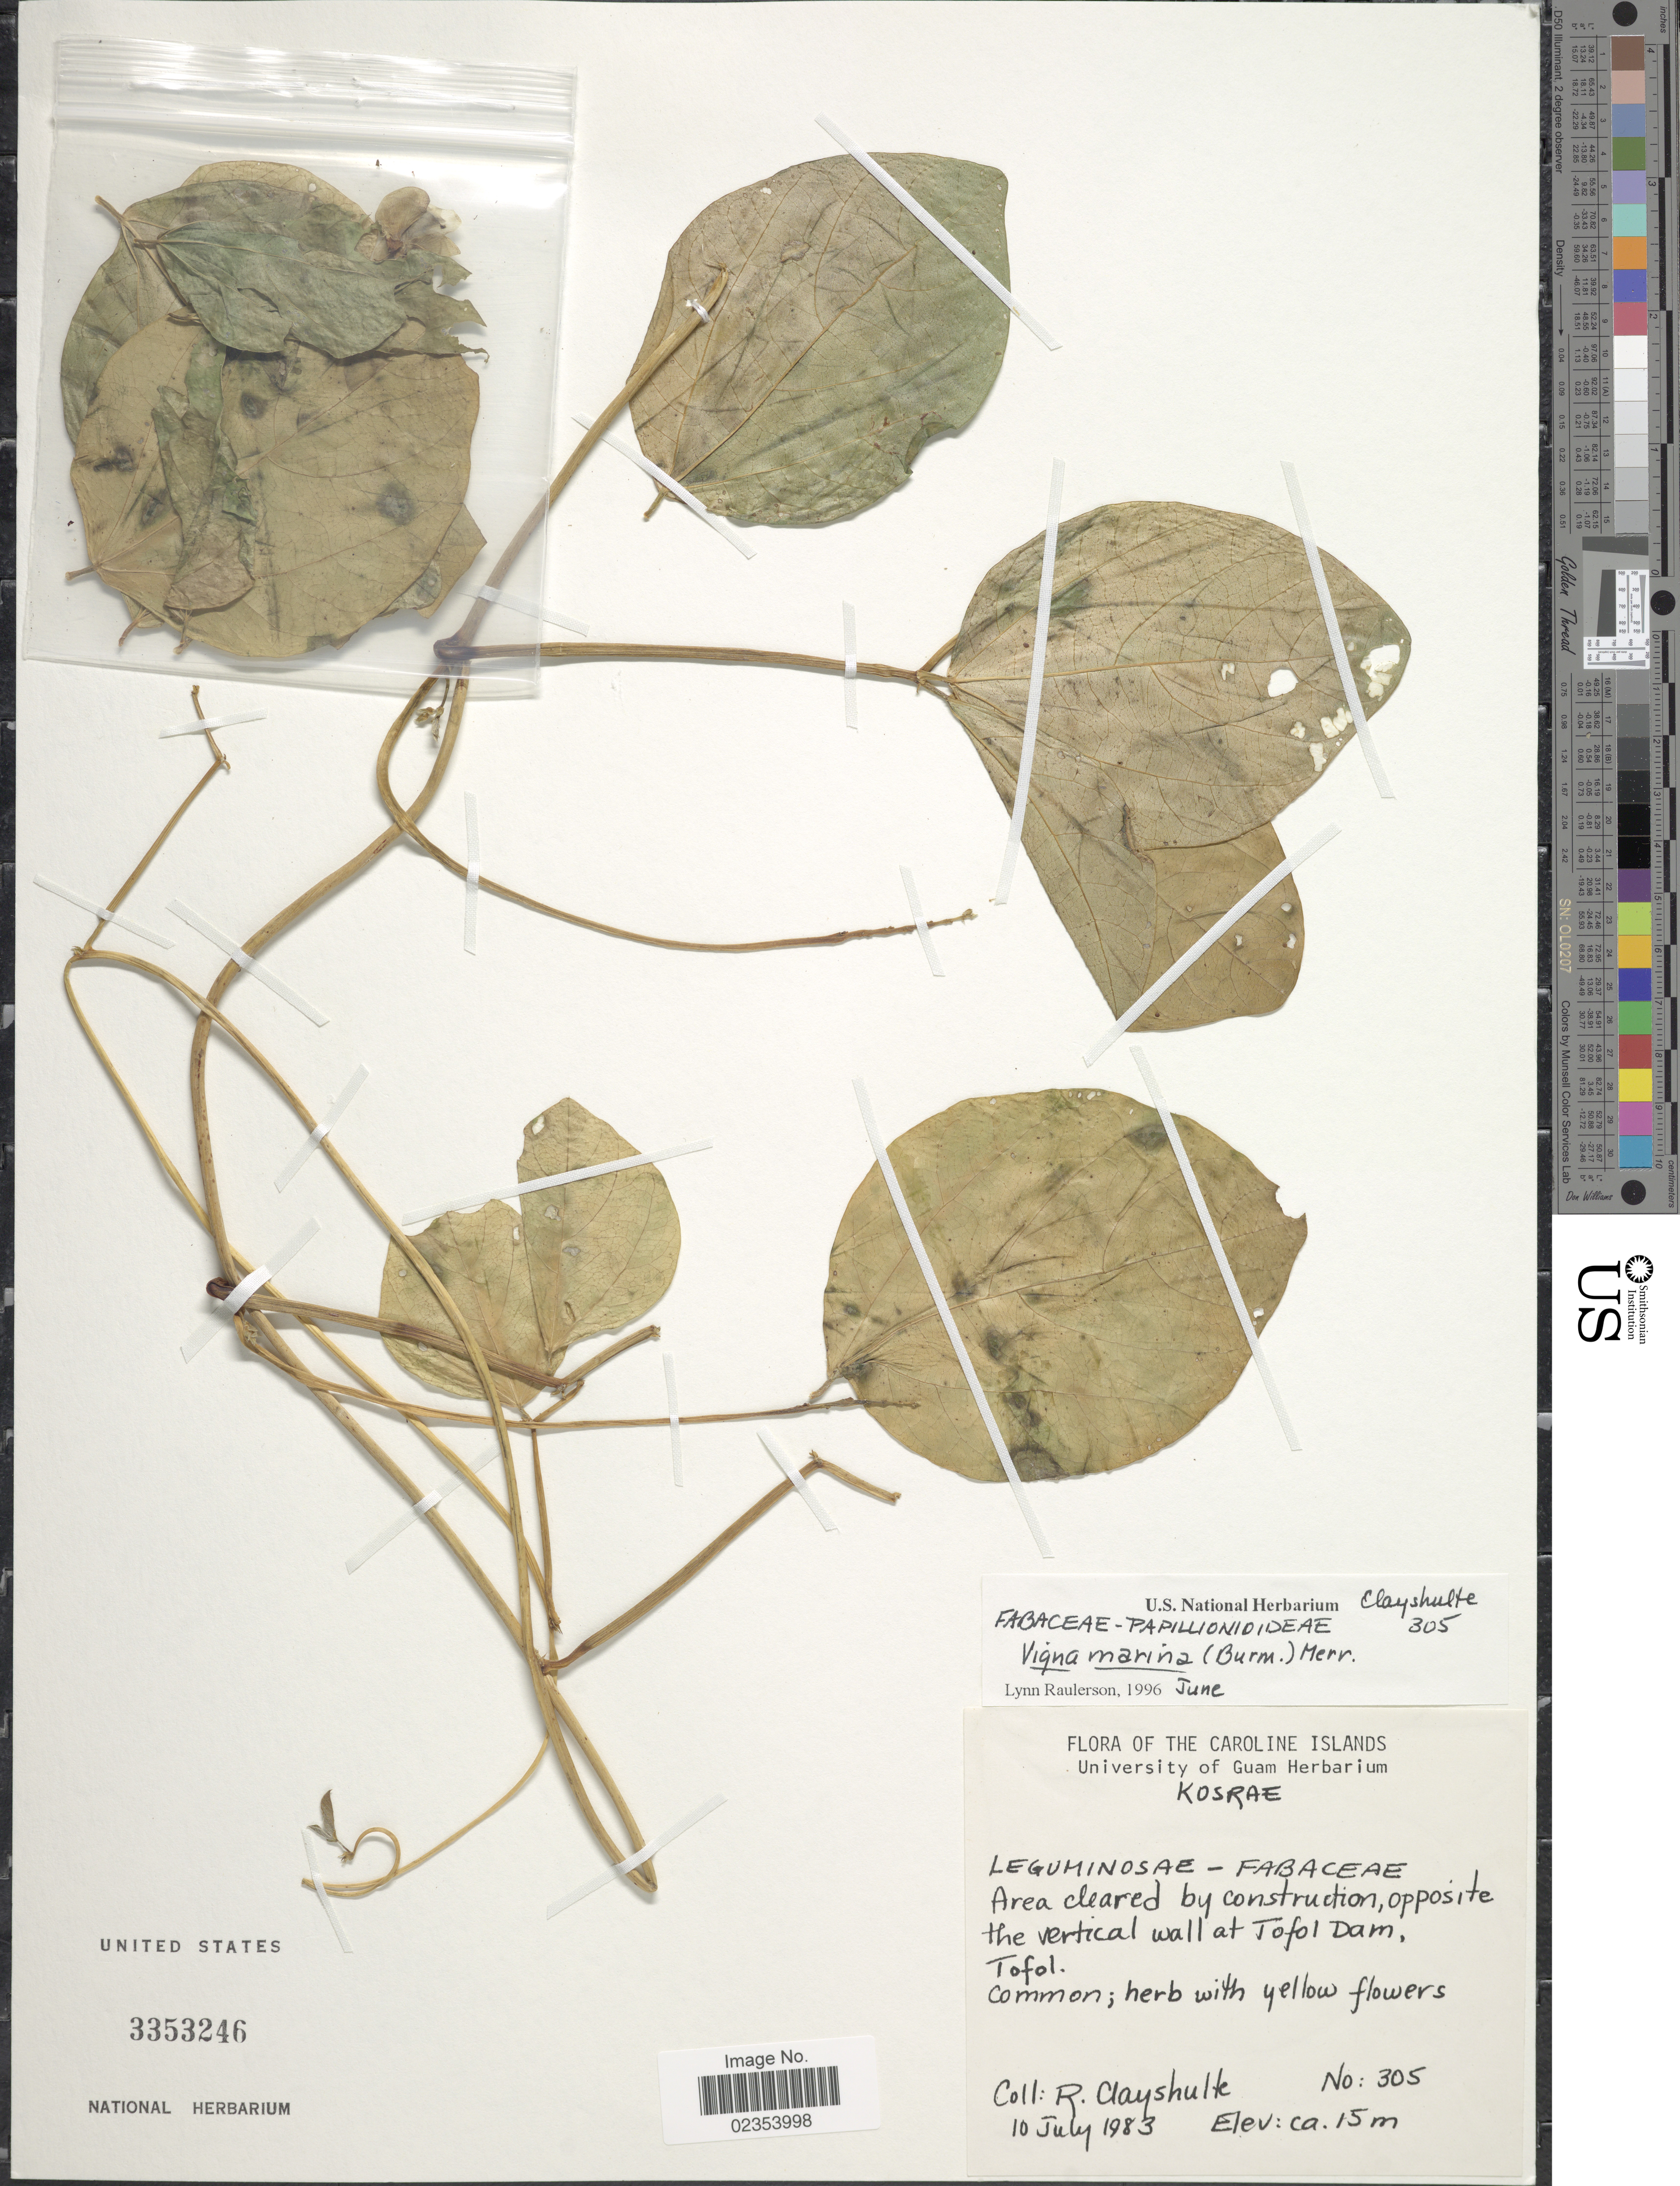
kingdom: Plantae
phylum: Tracheophyta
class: Magnoliopsida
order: Fabales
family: Fabaceae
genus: Vigna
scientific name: Vigna marina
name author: (Burm.) Merr.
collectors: R. Clayshulte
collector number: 305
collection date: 1983-07-10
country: Micronesia, Federated States of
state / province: Kosrae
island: Kosrae [Kusaie]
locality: Caroline Islands. Area cleared by construction, opposite the vertical wall at Tofol Dam. Tofol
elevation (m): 15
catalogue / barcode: US 3353246